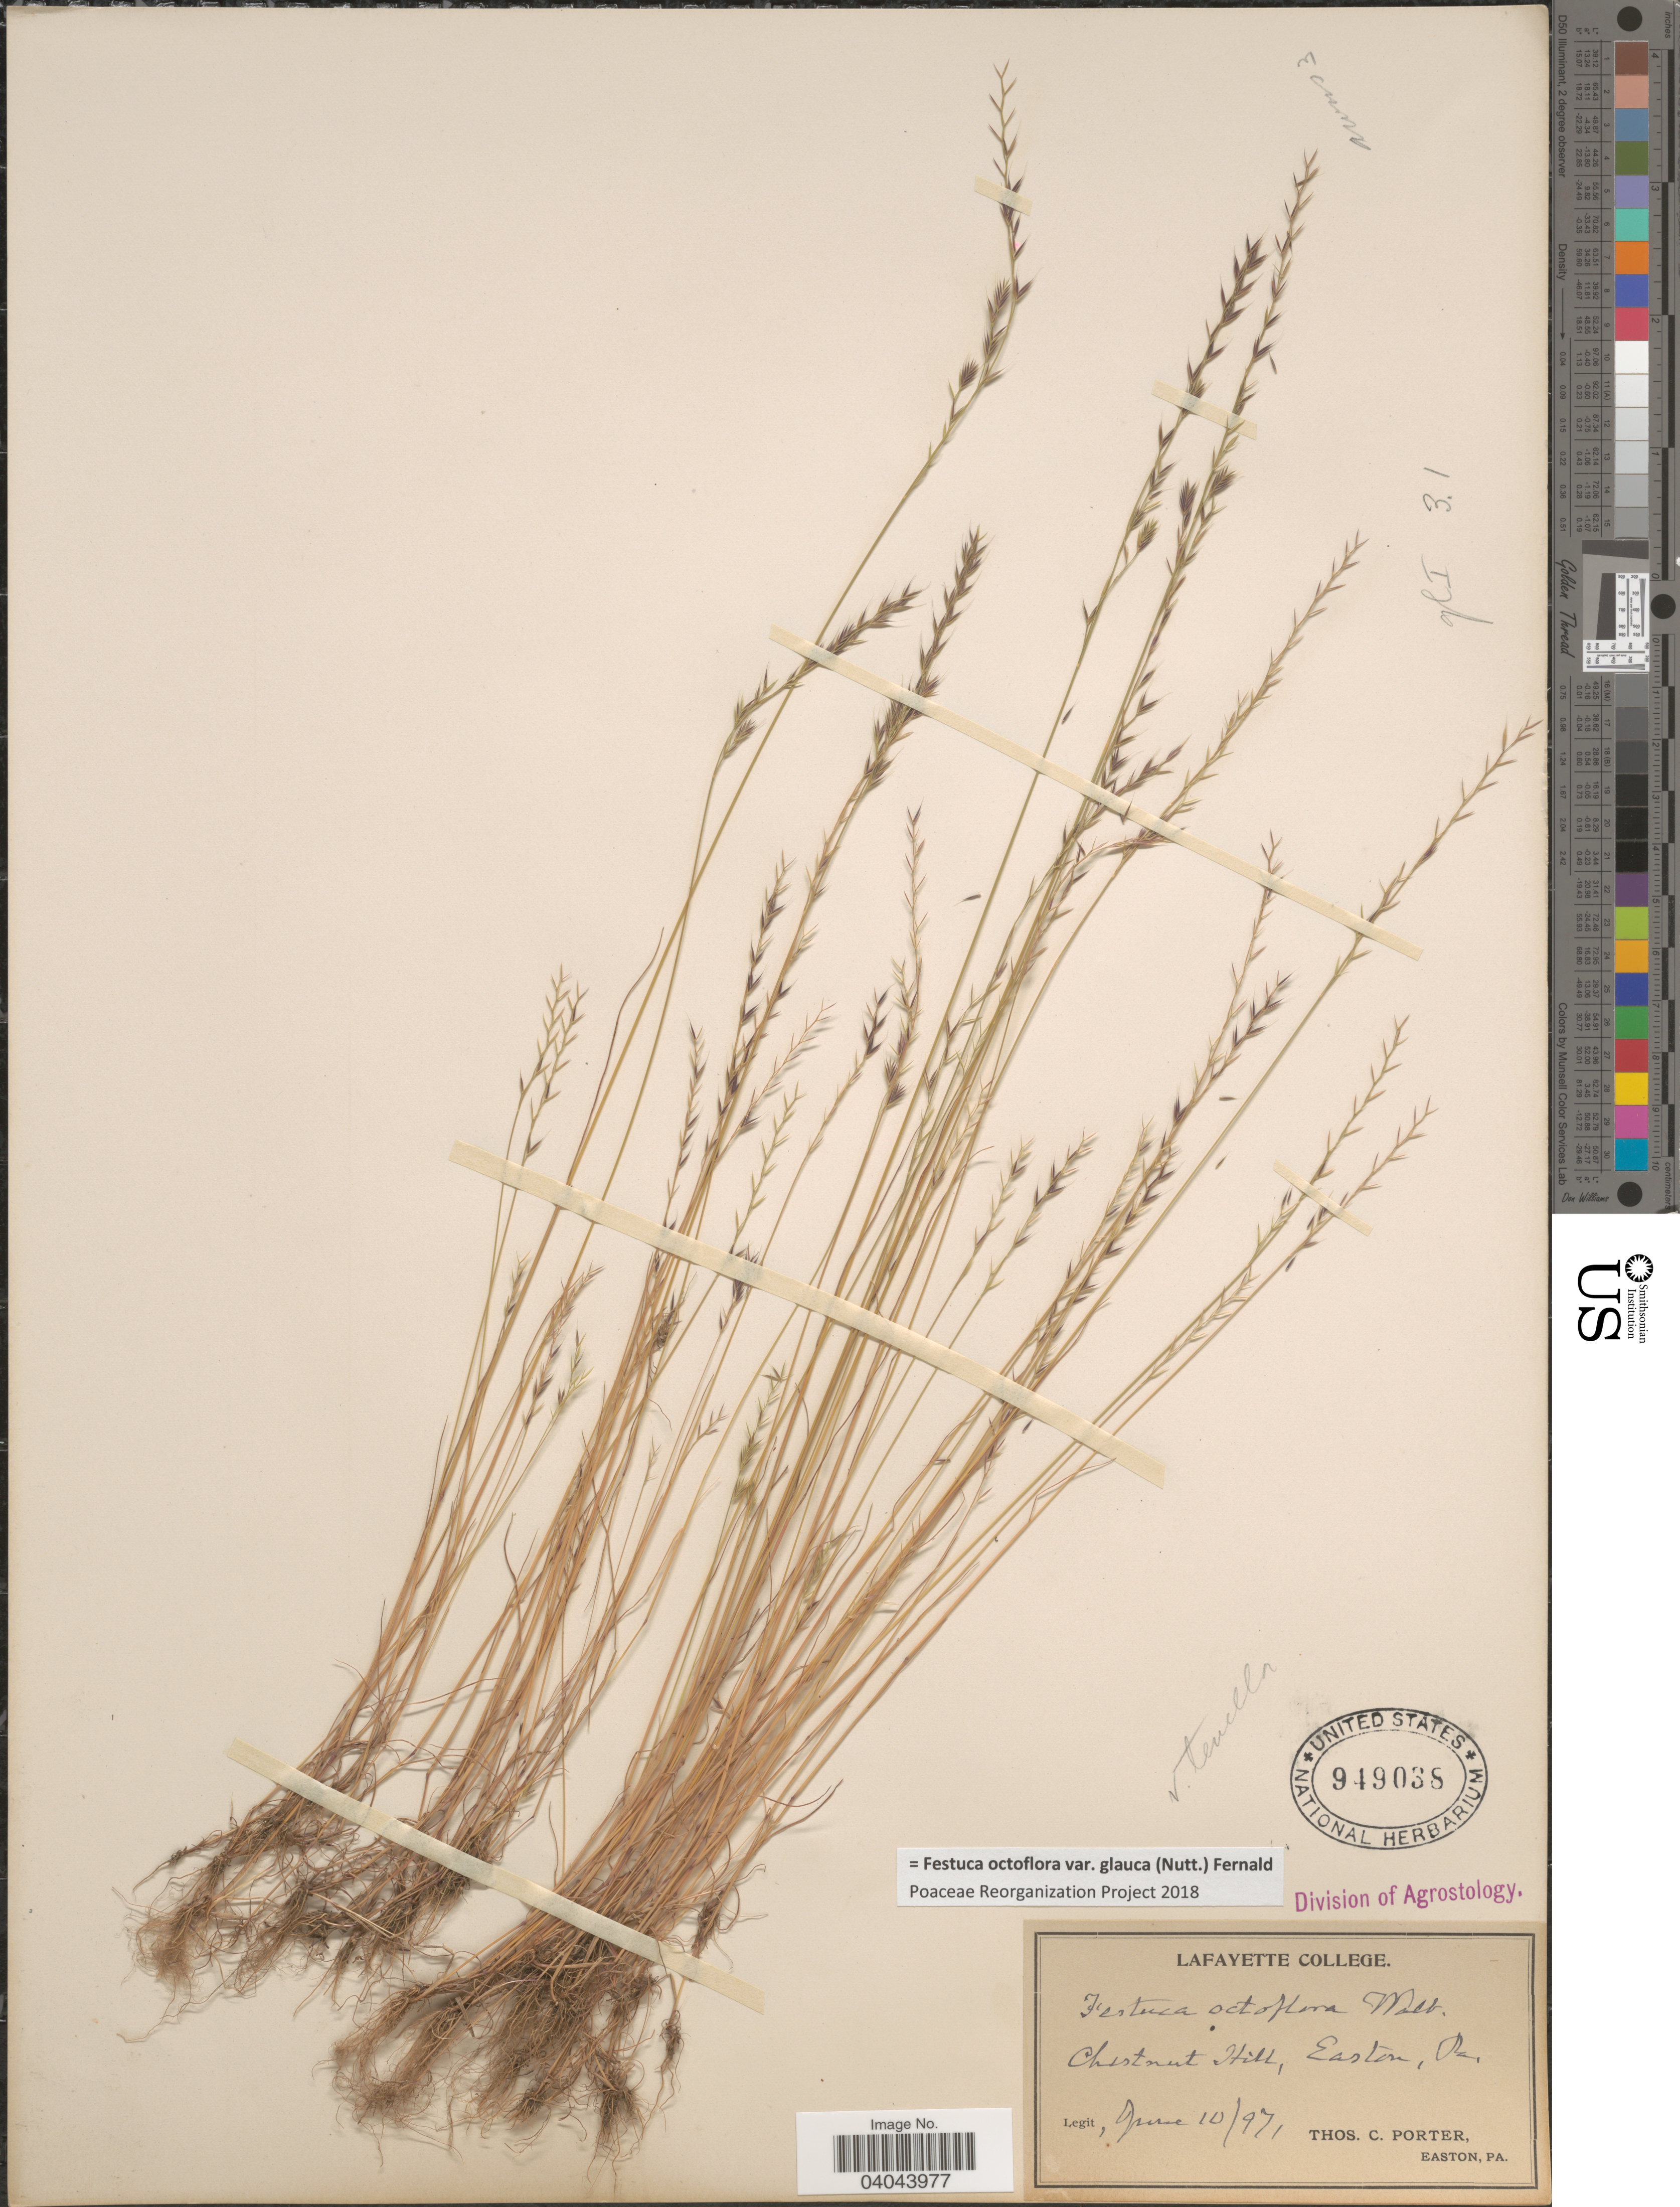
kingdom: Plantae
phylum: Tracheophyta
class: Liliopsida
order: Poales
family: Poaceae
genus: Festuca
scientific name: Festuca octoflora var. glauca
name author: (Nutt.) Fernald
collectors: T. Porter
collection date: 1971-06-10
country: United States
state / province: Pennsylvania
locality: Chestnut Hill, Easton.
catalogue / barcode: US 949038